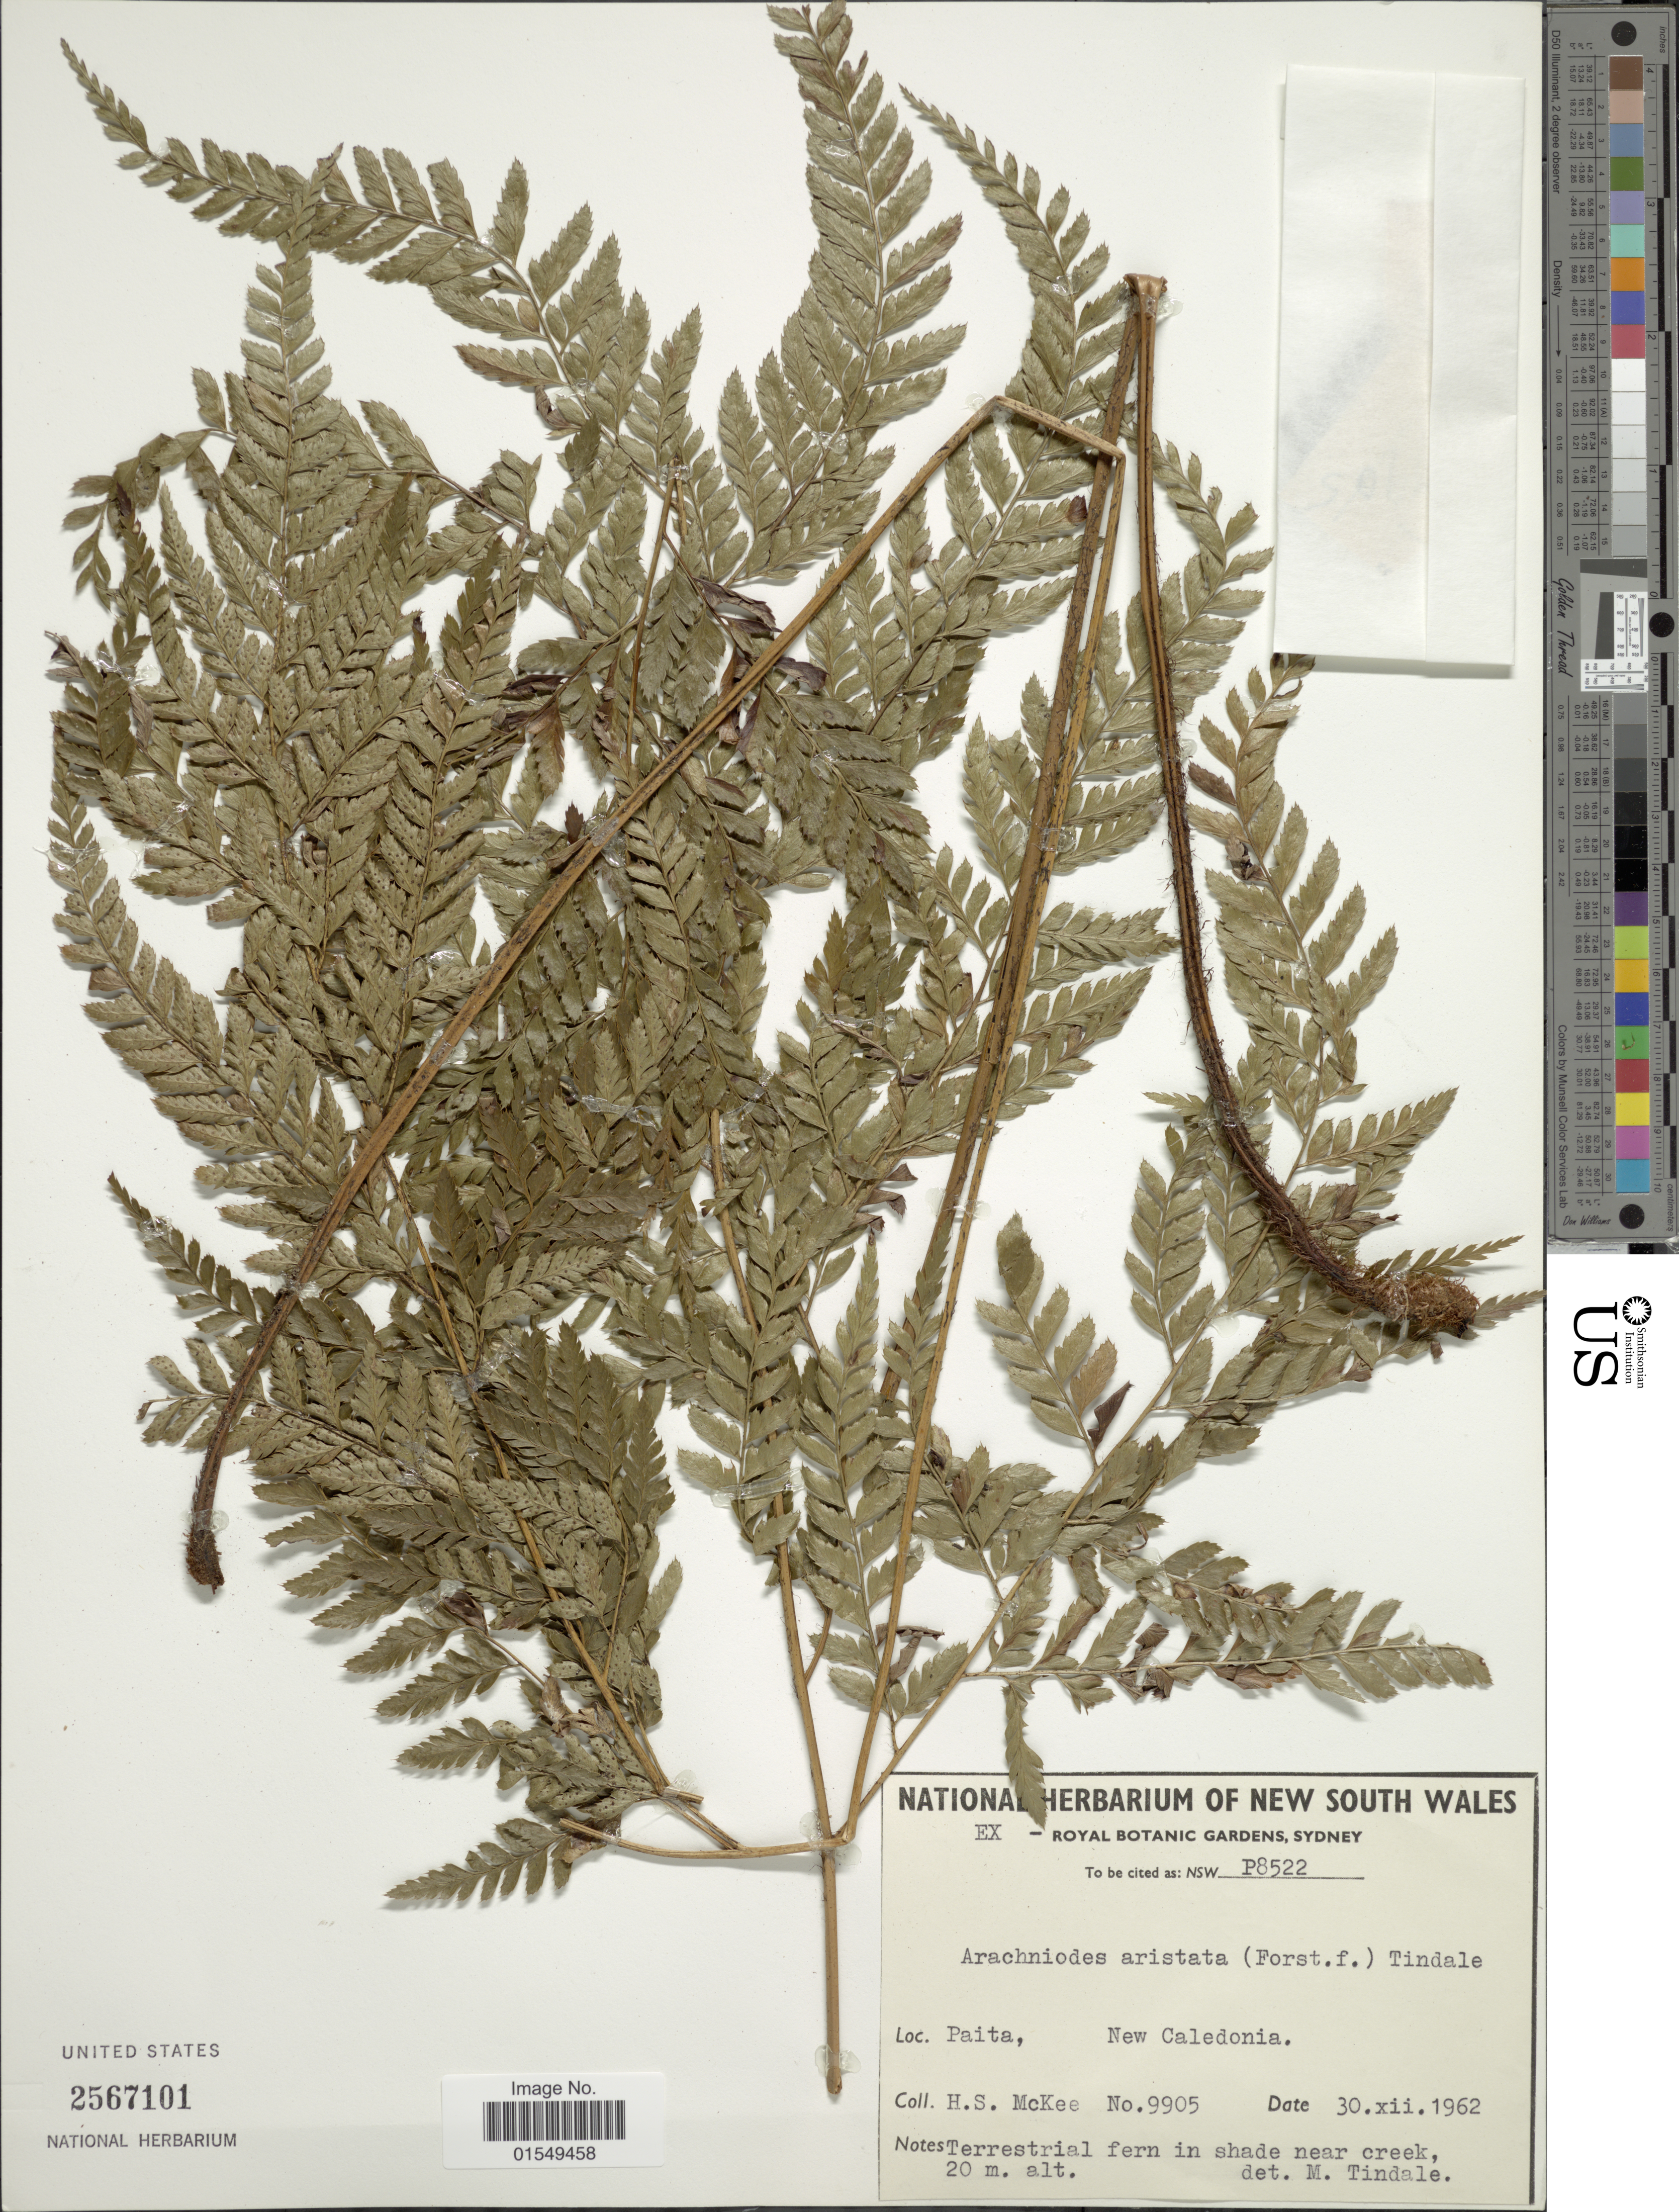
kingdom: Plantae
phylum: Tracheophyta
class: Polypodiopsida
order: Polypodiales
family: Dryopteridaceae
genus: Arachniodes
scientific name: Arachniodes aristata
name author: (G. Forst.) Tindale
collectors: H. S. McKee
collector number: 9905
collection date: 1962-12-30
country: New Caledonia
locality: Paita, New Caledonia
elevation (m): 20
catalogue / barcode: US 2567101